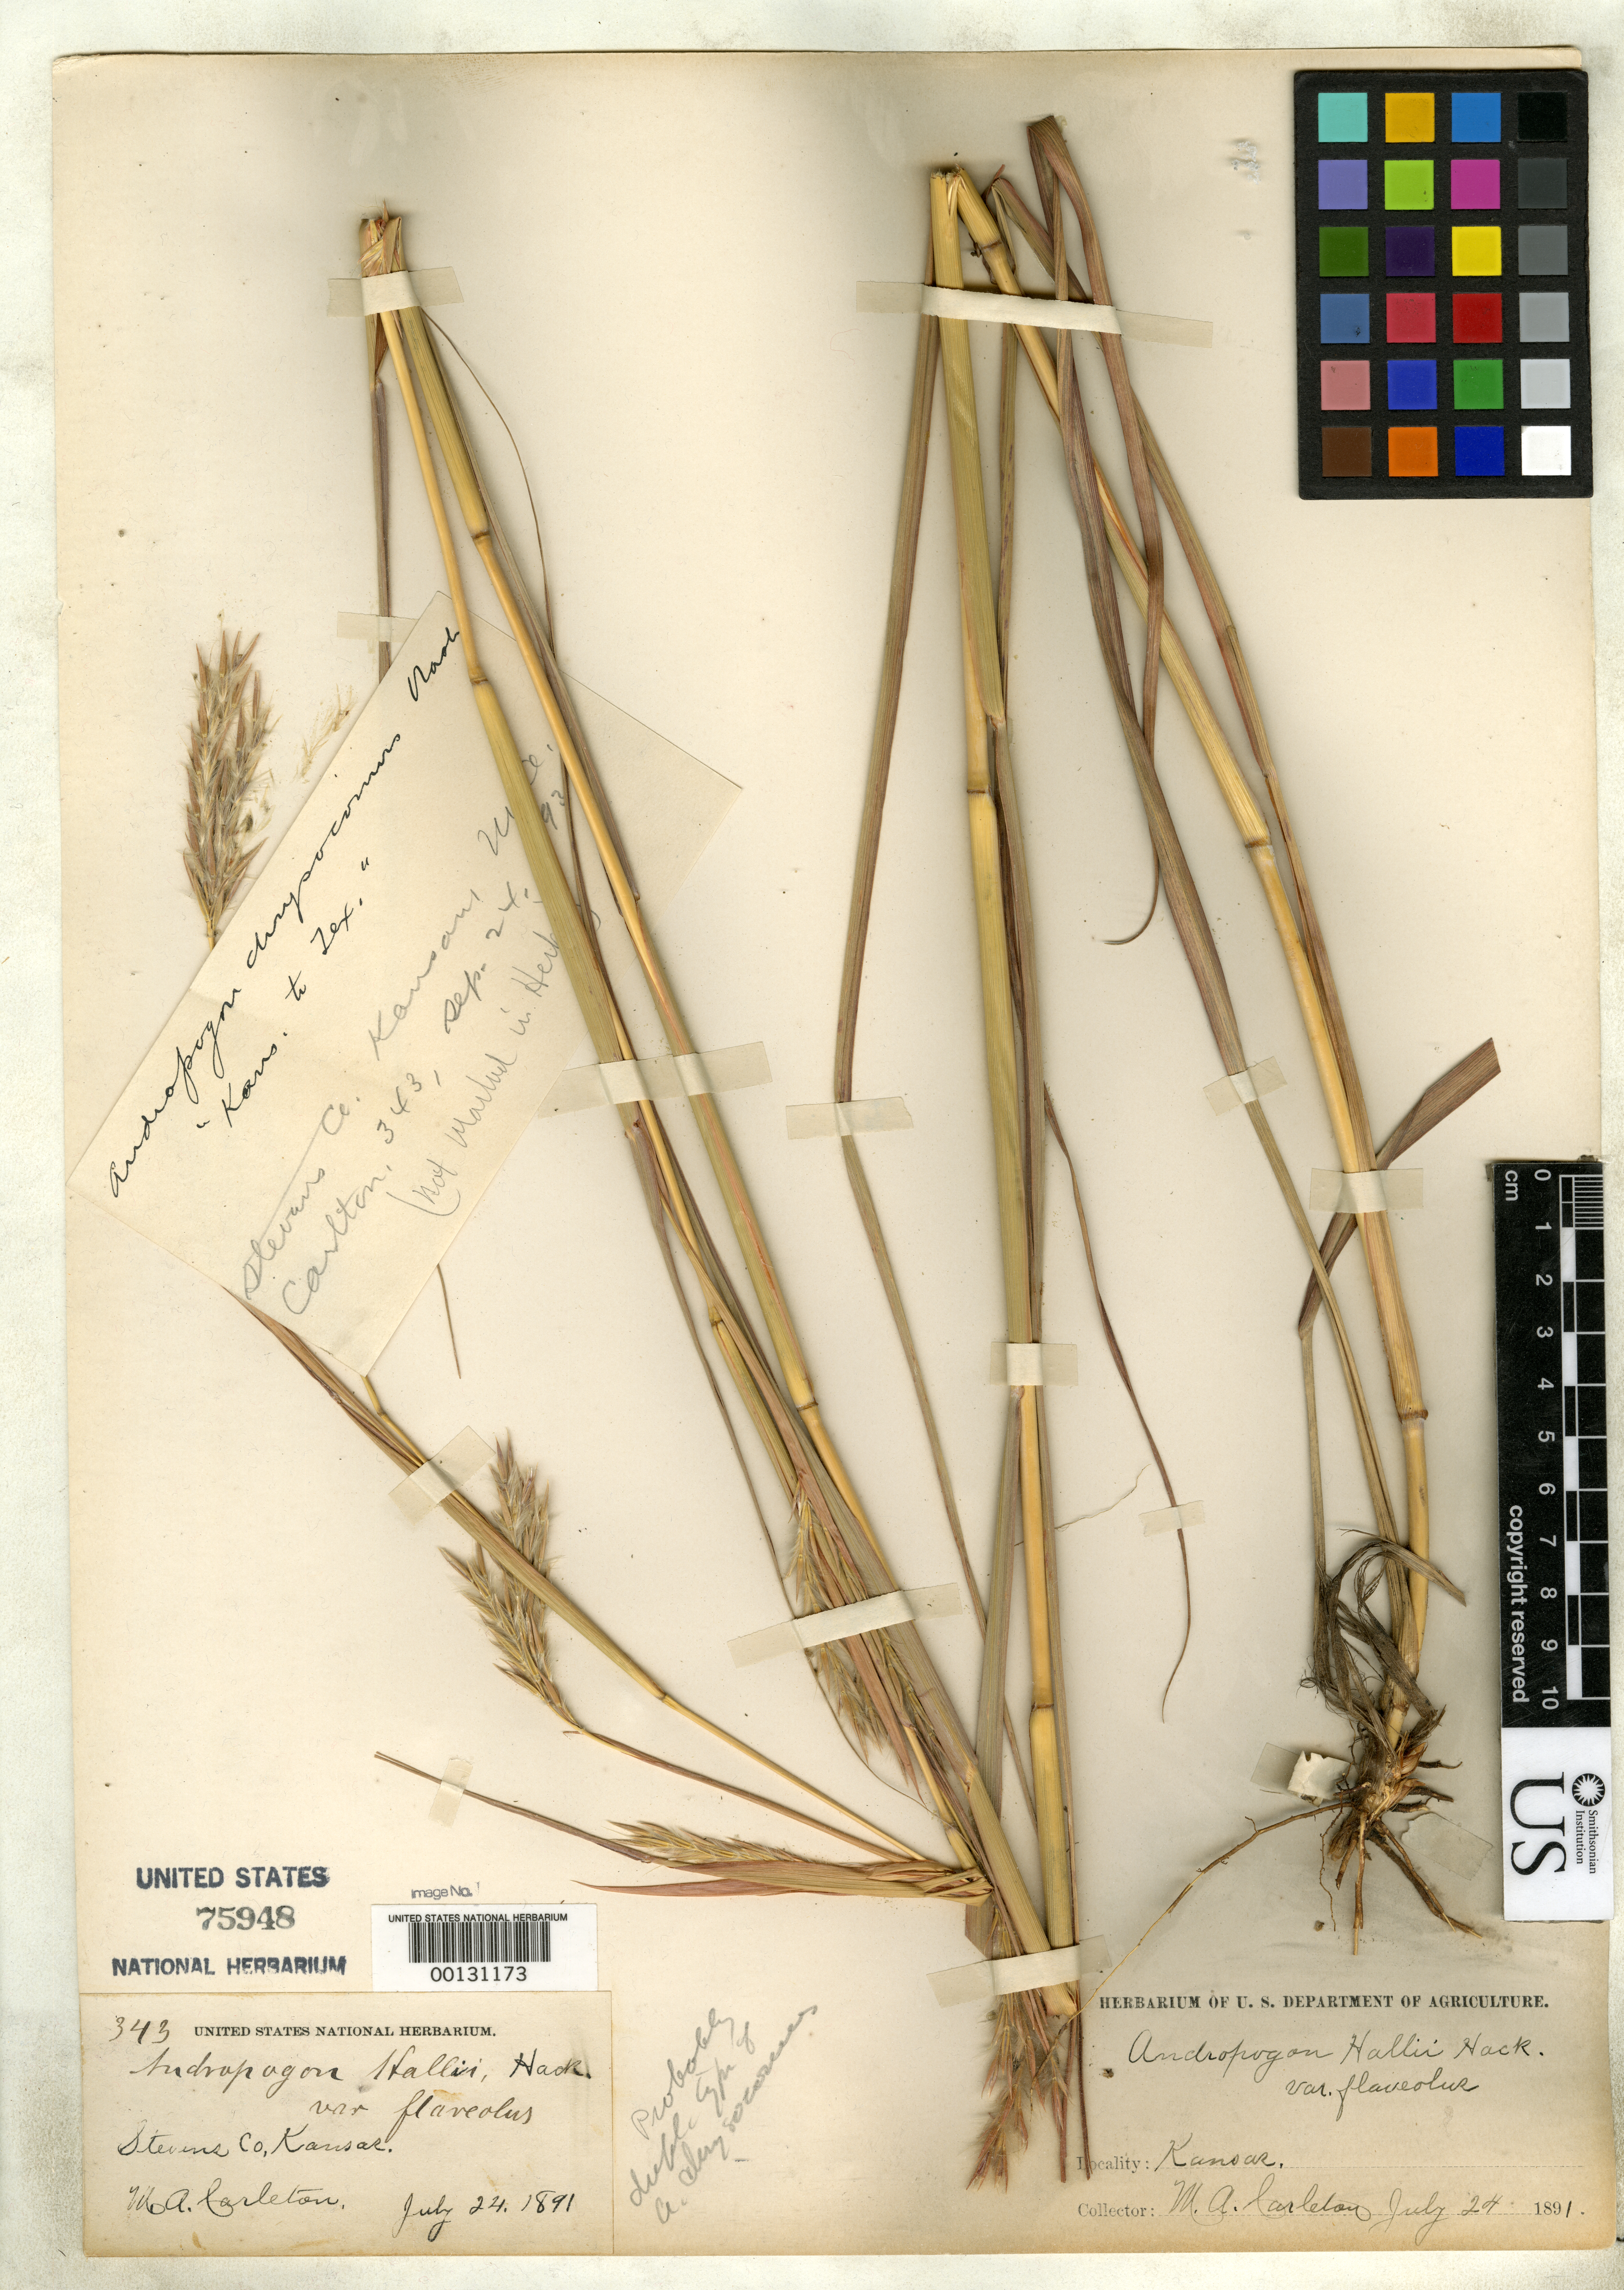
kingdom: Plantae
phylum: Tracheophyta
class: Liliopsida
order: Poales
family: Poaceae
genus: Andropogon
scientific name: Andropogon chrysocomus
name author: Nash in Britton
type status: Isotype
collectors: M. A. Carleton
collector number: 343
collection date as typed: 24 Jul 1891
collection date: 1891-07-24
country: United States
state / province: Kansas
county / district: Stevens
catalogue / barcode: US 75948